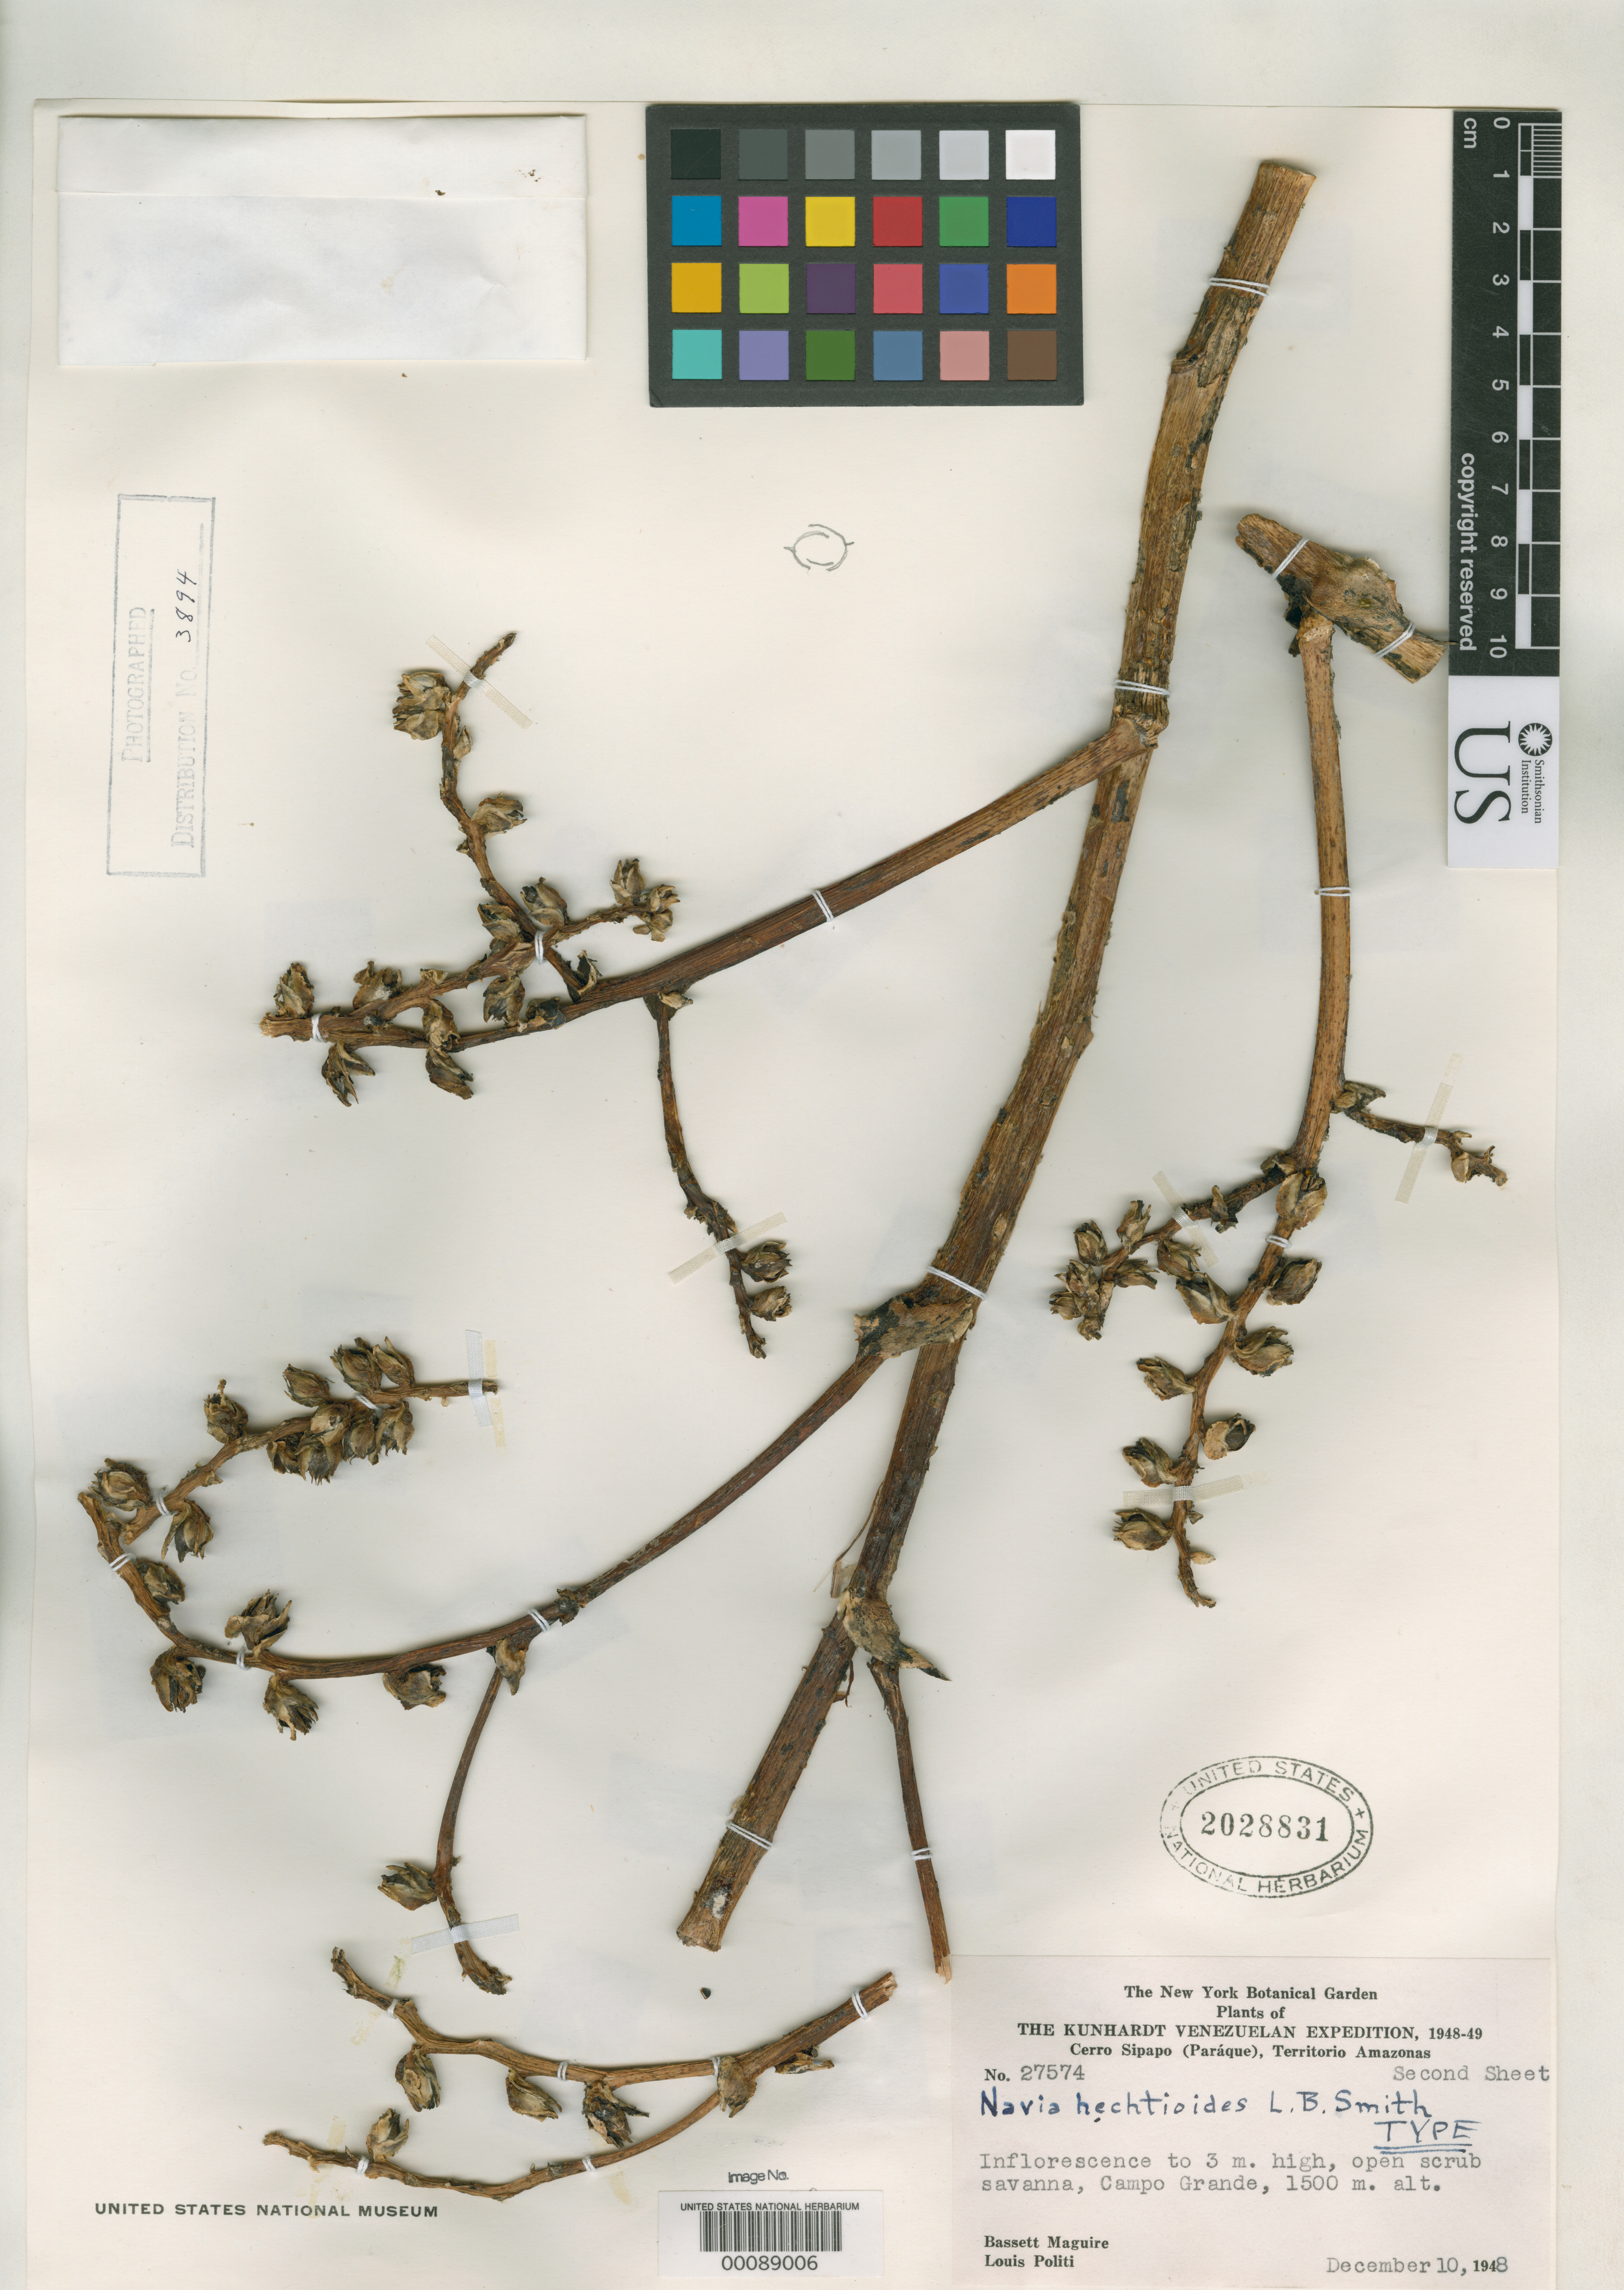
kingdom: Plantae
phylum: Tracheophyta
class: Liliopsida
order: Poales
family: Bromeliaceae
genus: Navia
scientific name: Navia hechtioides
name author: L.B. Sm.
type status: Holotype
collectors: B. Maguire & L. Politi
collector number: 27574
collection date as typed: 10 Dec 1948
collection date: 1948-12-10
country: Venezuela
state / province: Amazonas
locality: Cerro Sipapo (Paraque), Campo Grande.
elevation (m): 1500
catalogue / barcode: US 2028831